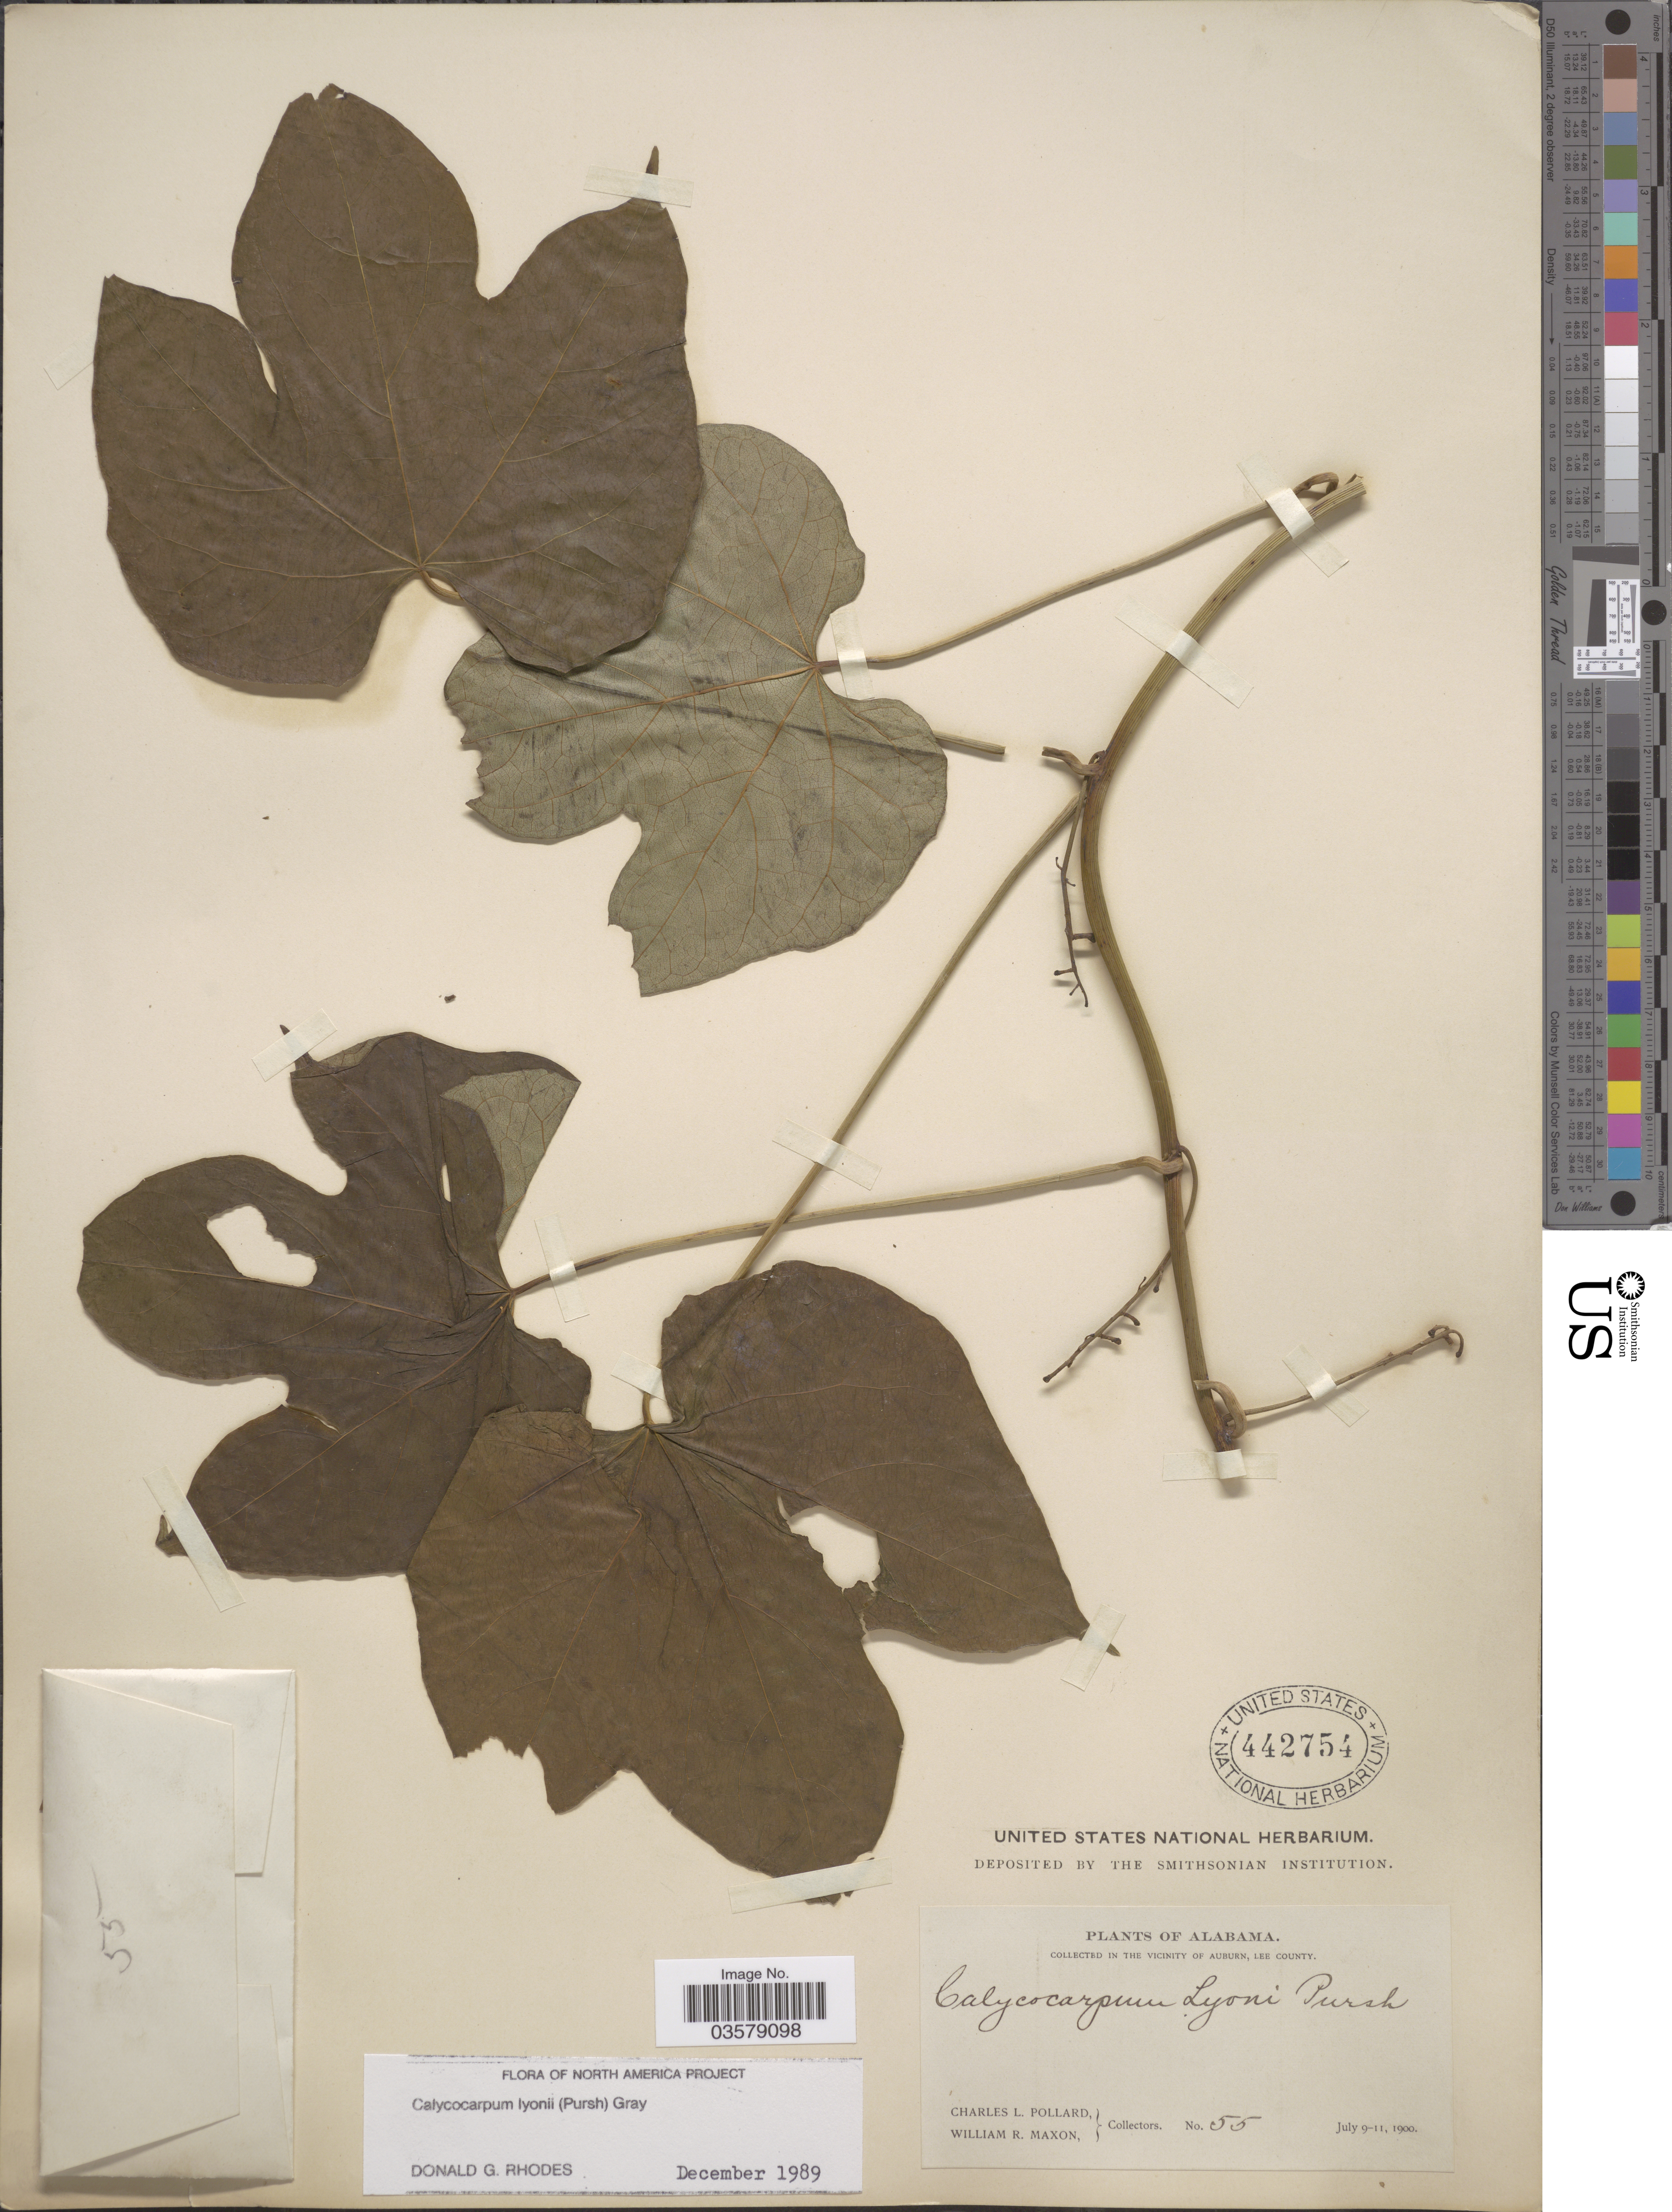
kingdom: Plantae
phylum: Tracheophyta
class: Magnoliopsida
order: Ranunculales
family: Menispermaceae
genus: Calycocarpum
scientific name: Calycocarpum lyonii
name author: (Pursh) A. Gray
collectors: C. L. Pollard & W. R. Maxon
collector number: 55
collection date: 1900-07-09/1900-07-11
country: United States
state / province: Alabama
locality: In the vicinity of Auburn, Lee County.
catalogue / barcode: US 442754